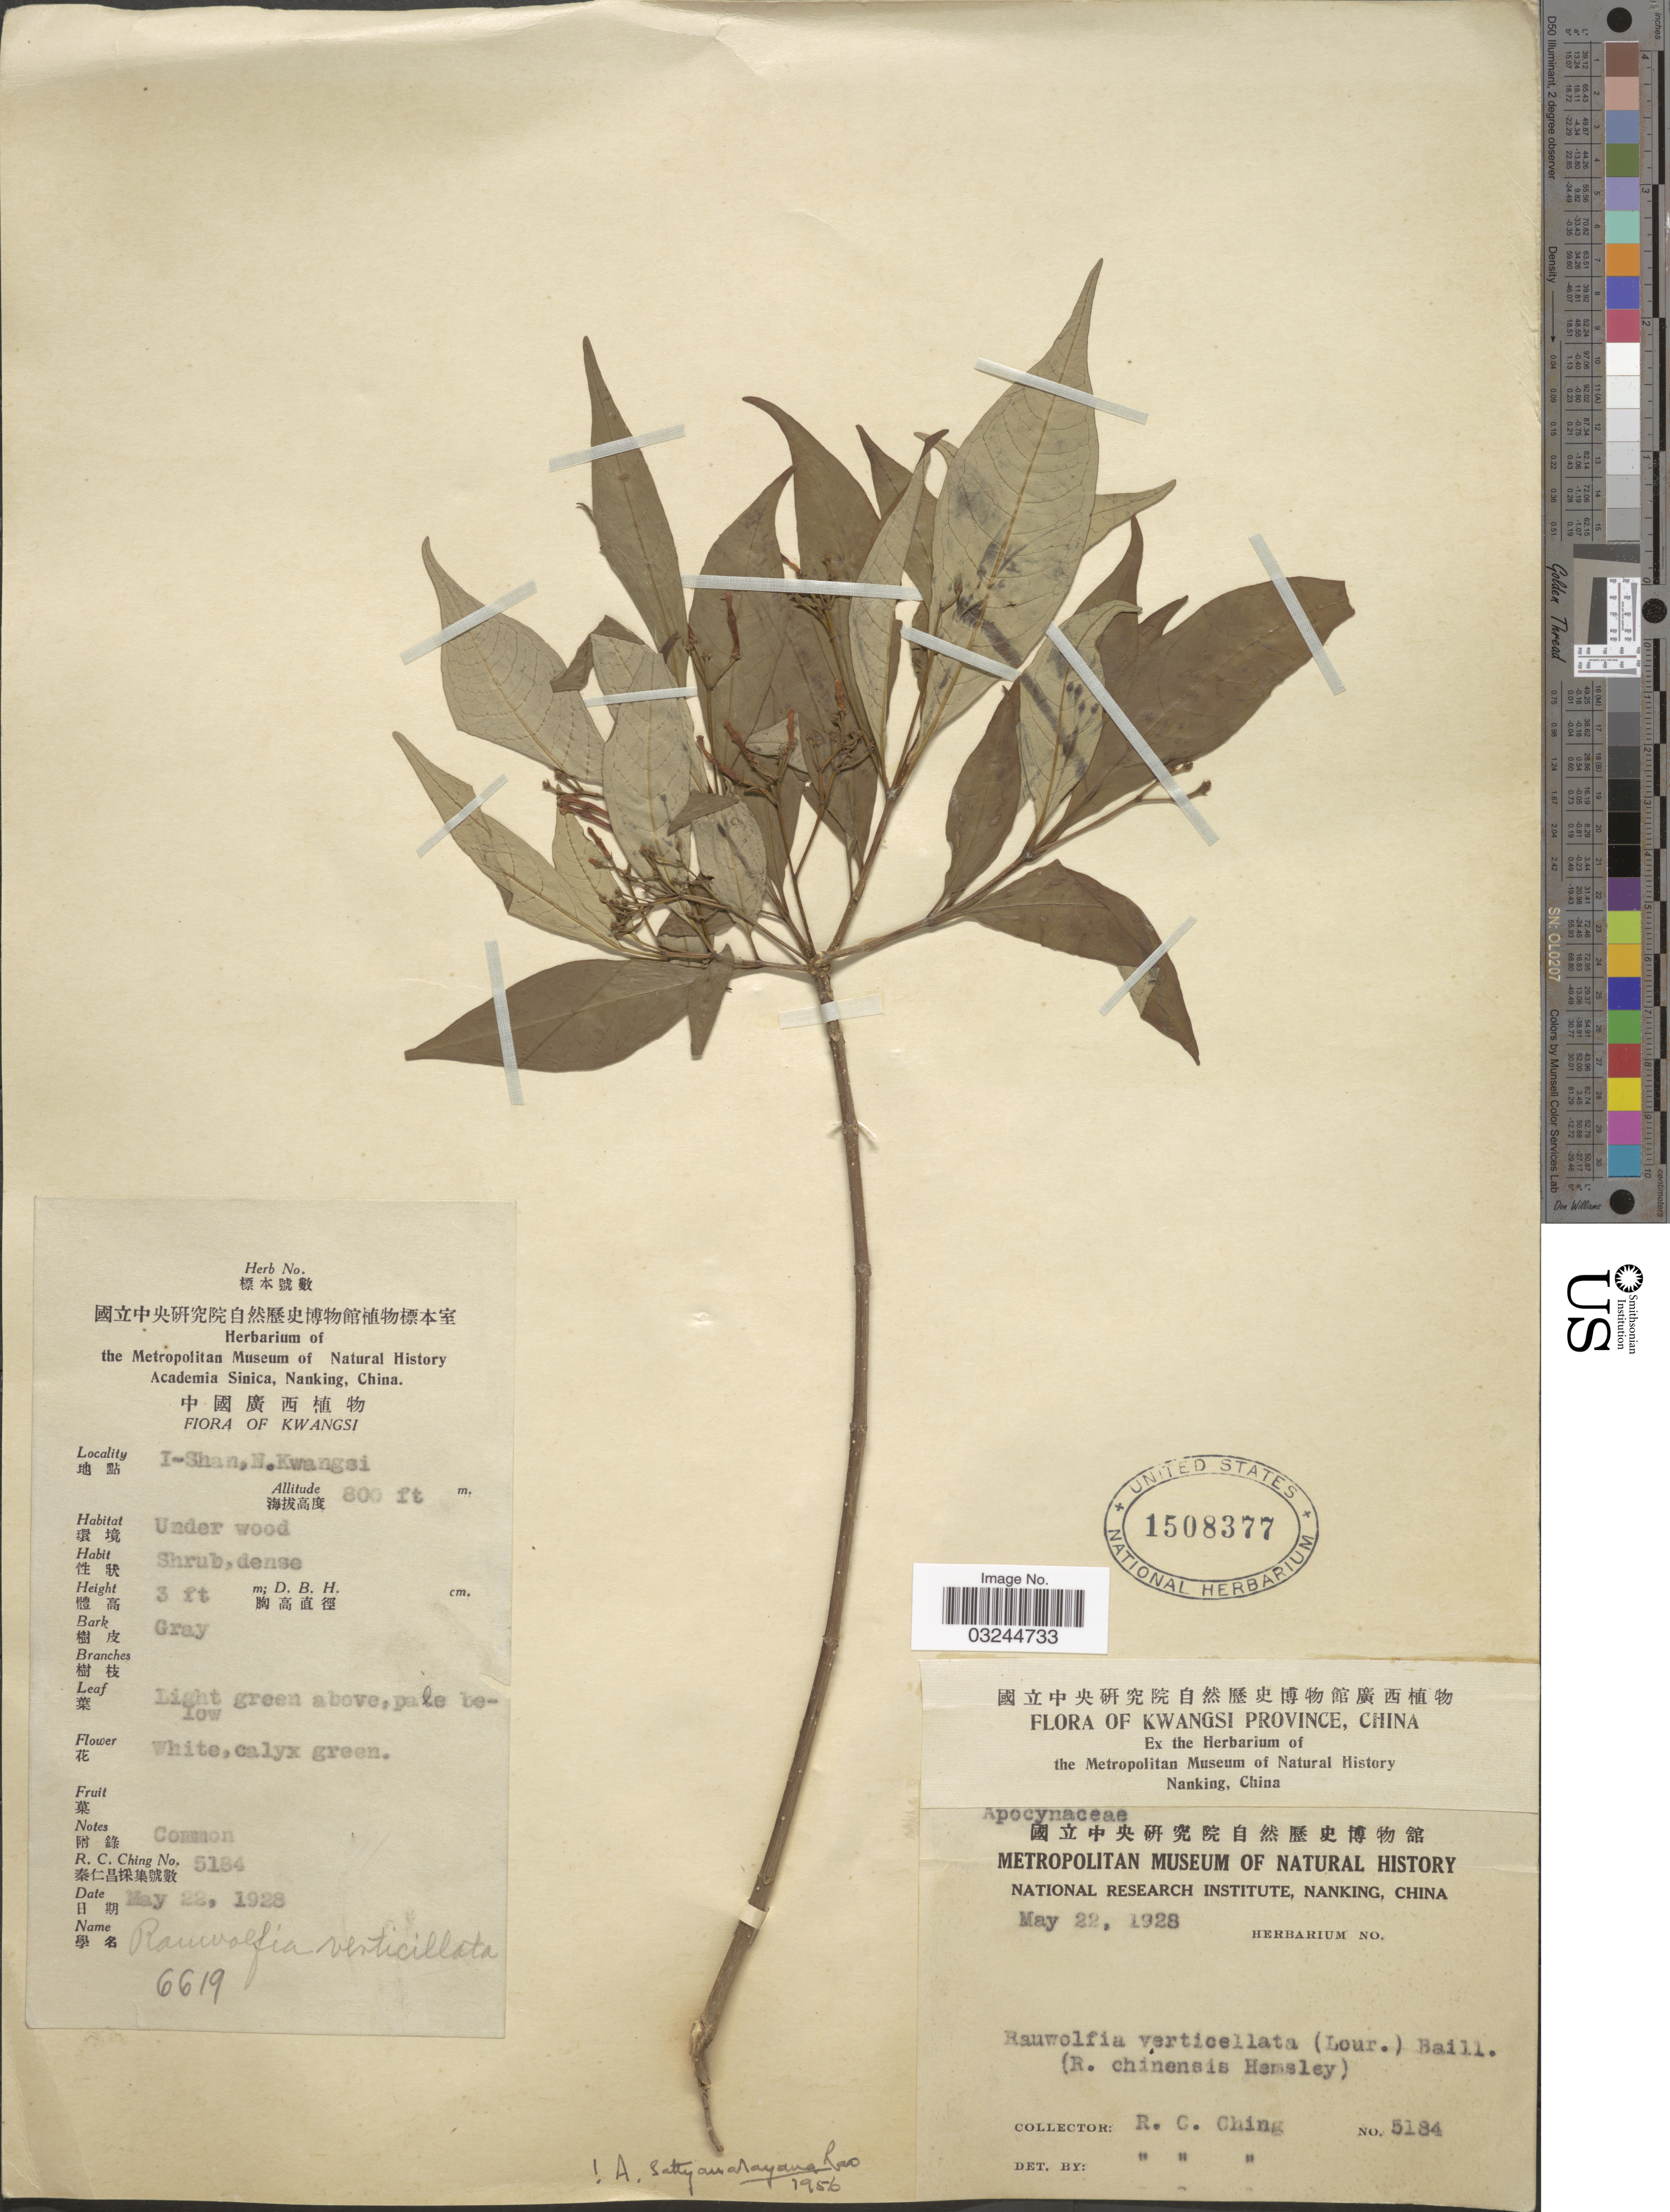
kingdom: Plantae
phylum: Tracheophyta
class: Magnoliopsida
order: Gentianales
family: Apocynaceae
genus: Rauvolfia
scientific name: Rauvolfia verticillata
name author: (Lour.) Baill.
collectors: R. C. Ching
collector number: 5184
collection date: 1928-05-22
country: China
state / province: Guangxi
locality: Kwangsi. I-Shan, N. Kwangsi.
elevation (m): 244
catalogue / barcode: US 1508377